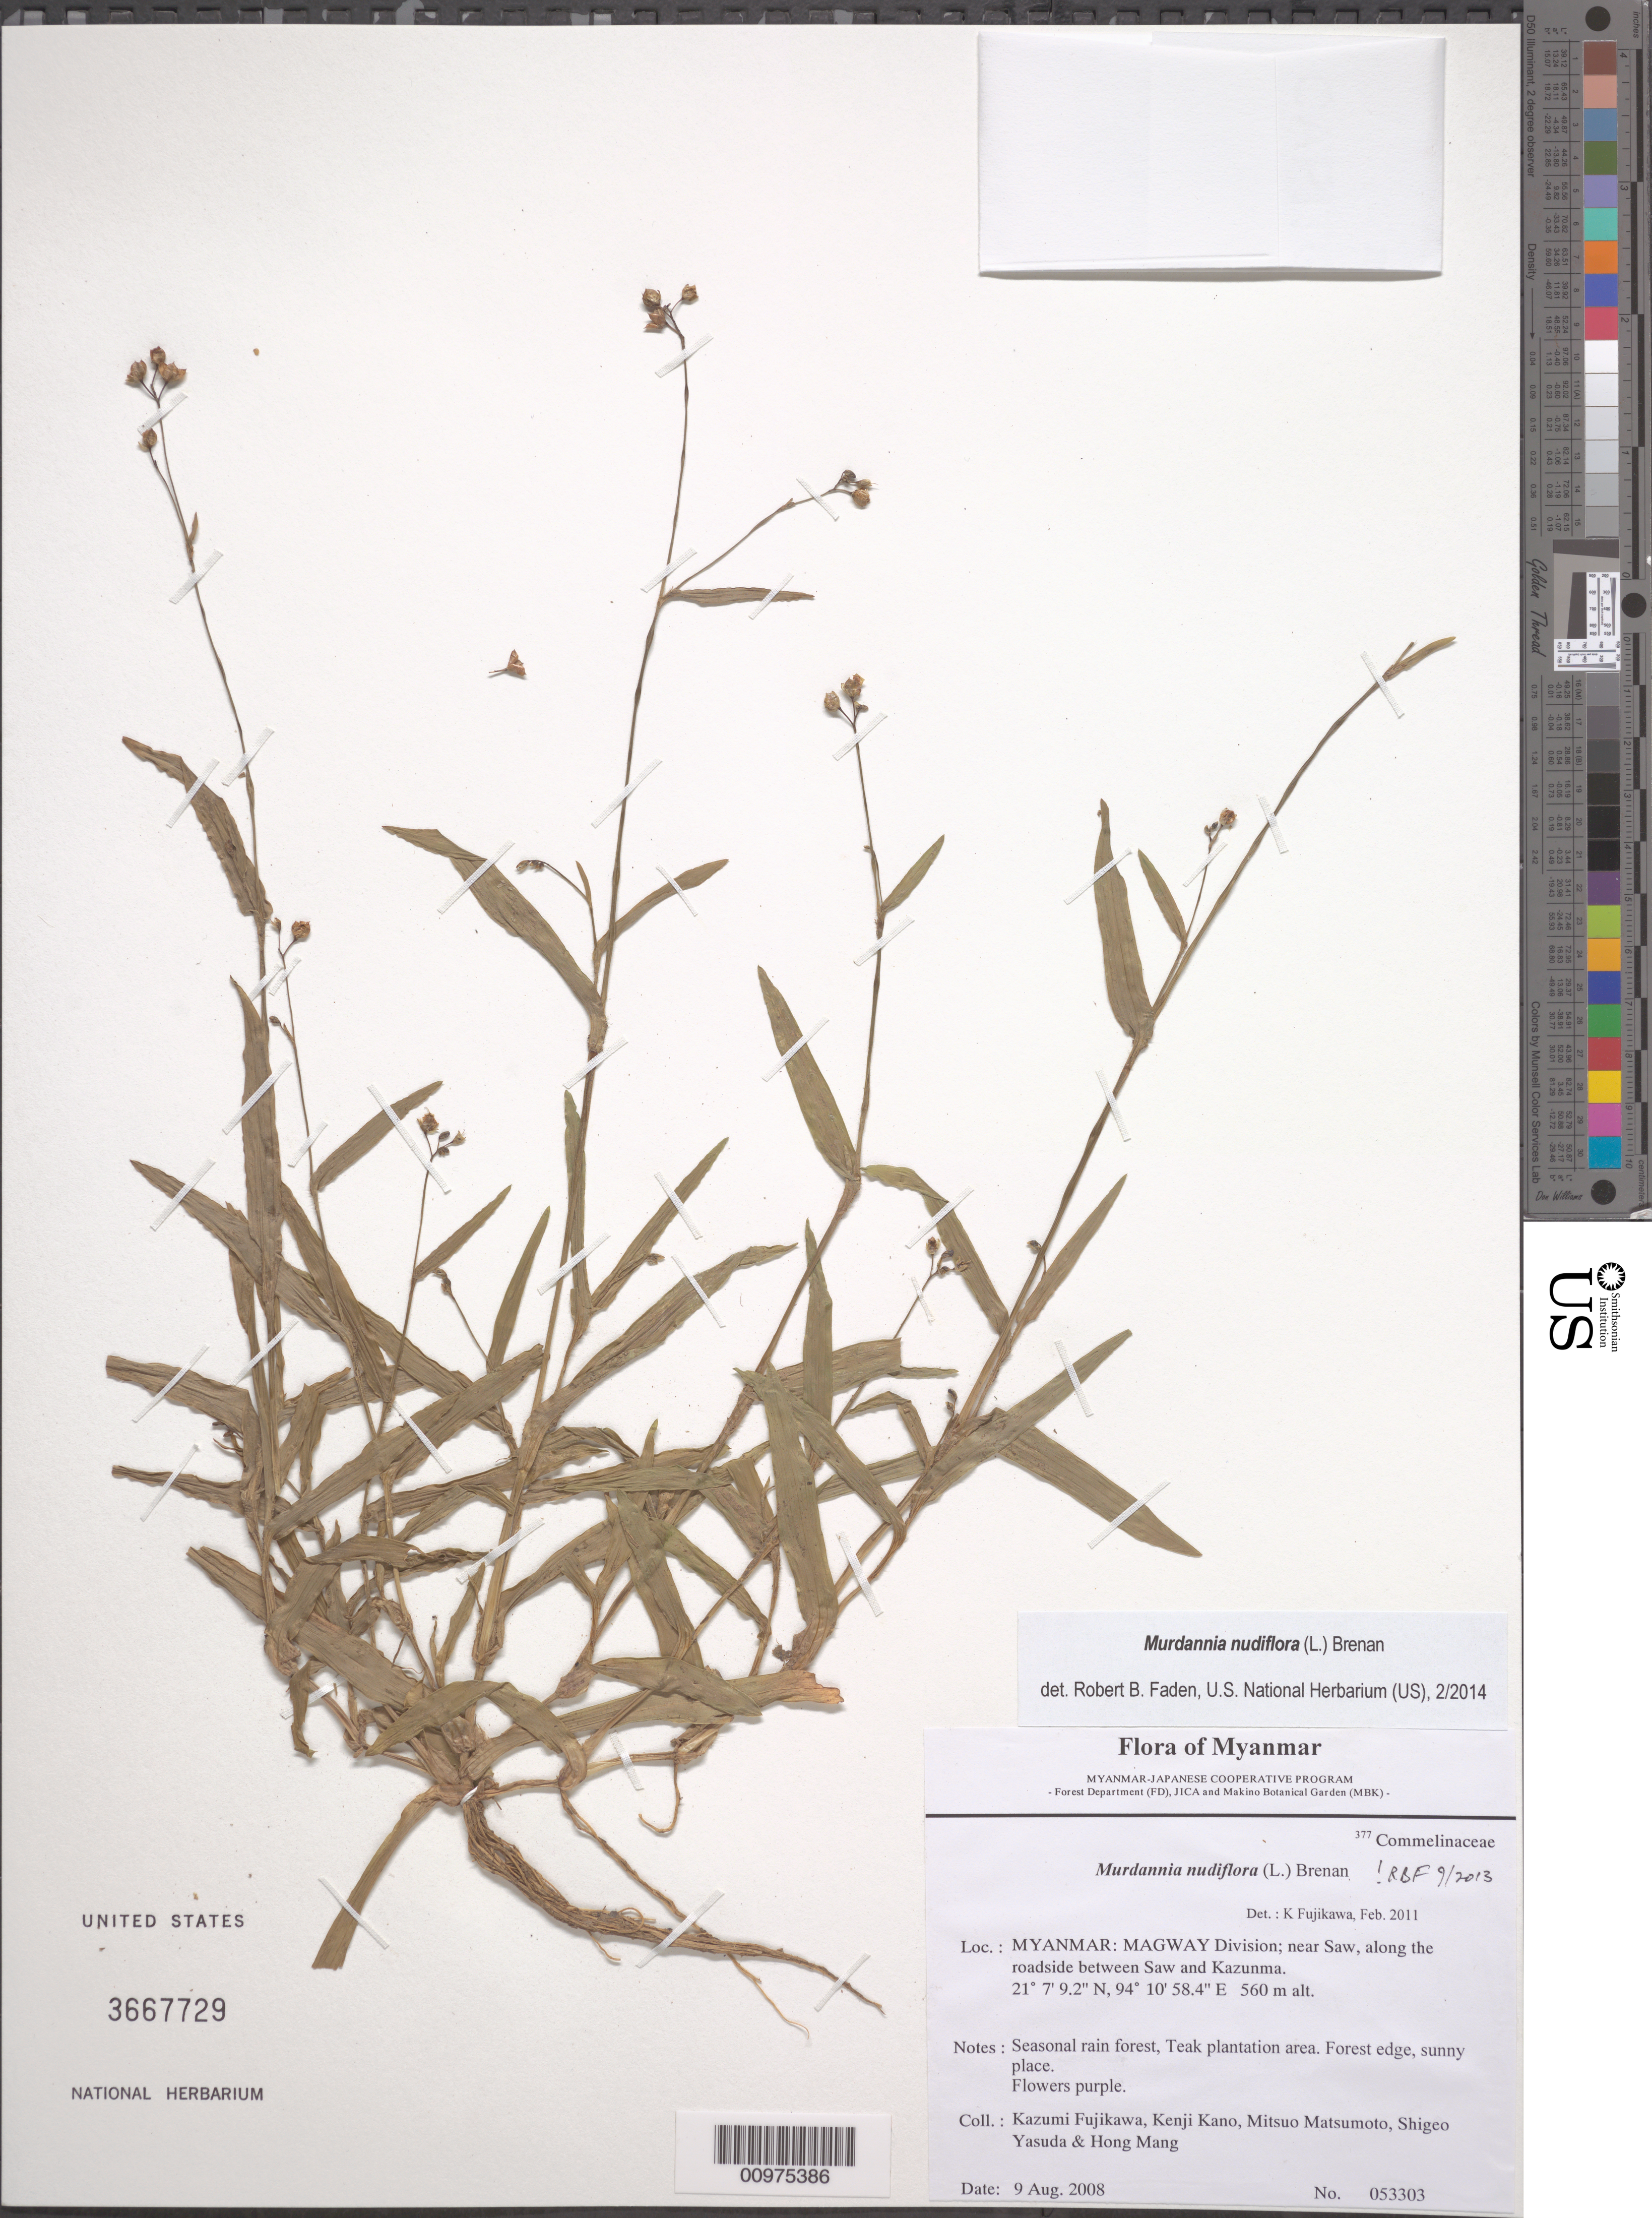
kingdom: Plantae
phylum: Tracheophyta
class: Liliopsida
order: Commelinales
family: Commelinaceae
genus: Murdannia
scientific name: Murdannia nudiflora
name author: (L.) Brenan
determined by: Faden, Robert B., (US), Smithsonian Institution - National Museum of Natural History (UNITED STATES)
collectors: K. Fujikawa et al.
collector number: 053303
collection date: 2008-08-09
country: Myanmar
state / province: Magway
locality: near Saw, along the roadside between Saw and Kazunma.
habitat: Seasonal rain forest, Teak plantation area. Forest edge, sunny place.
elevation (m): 560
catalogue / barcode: US 3667729